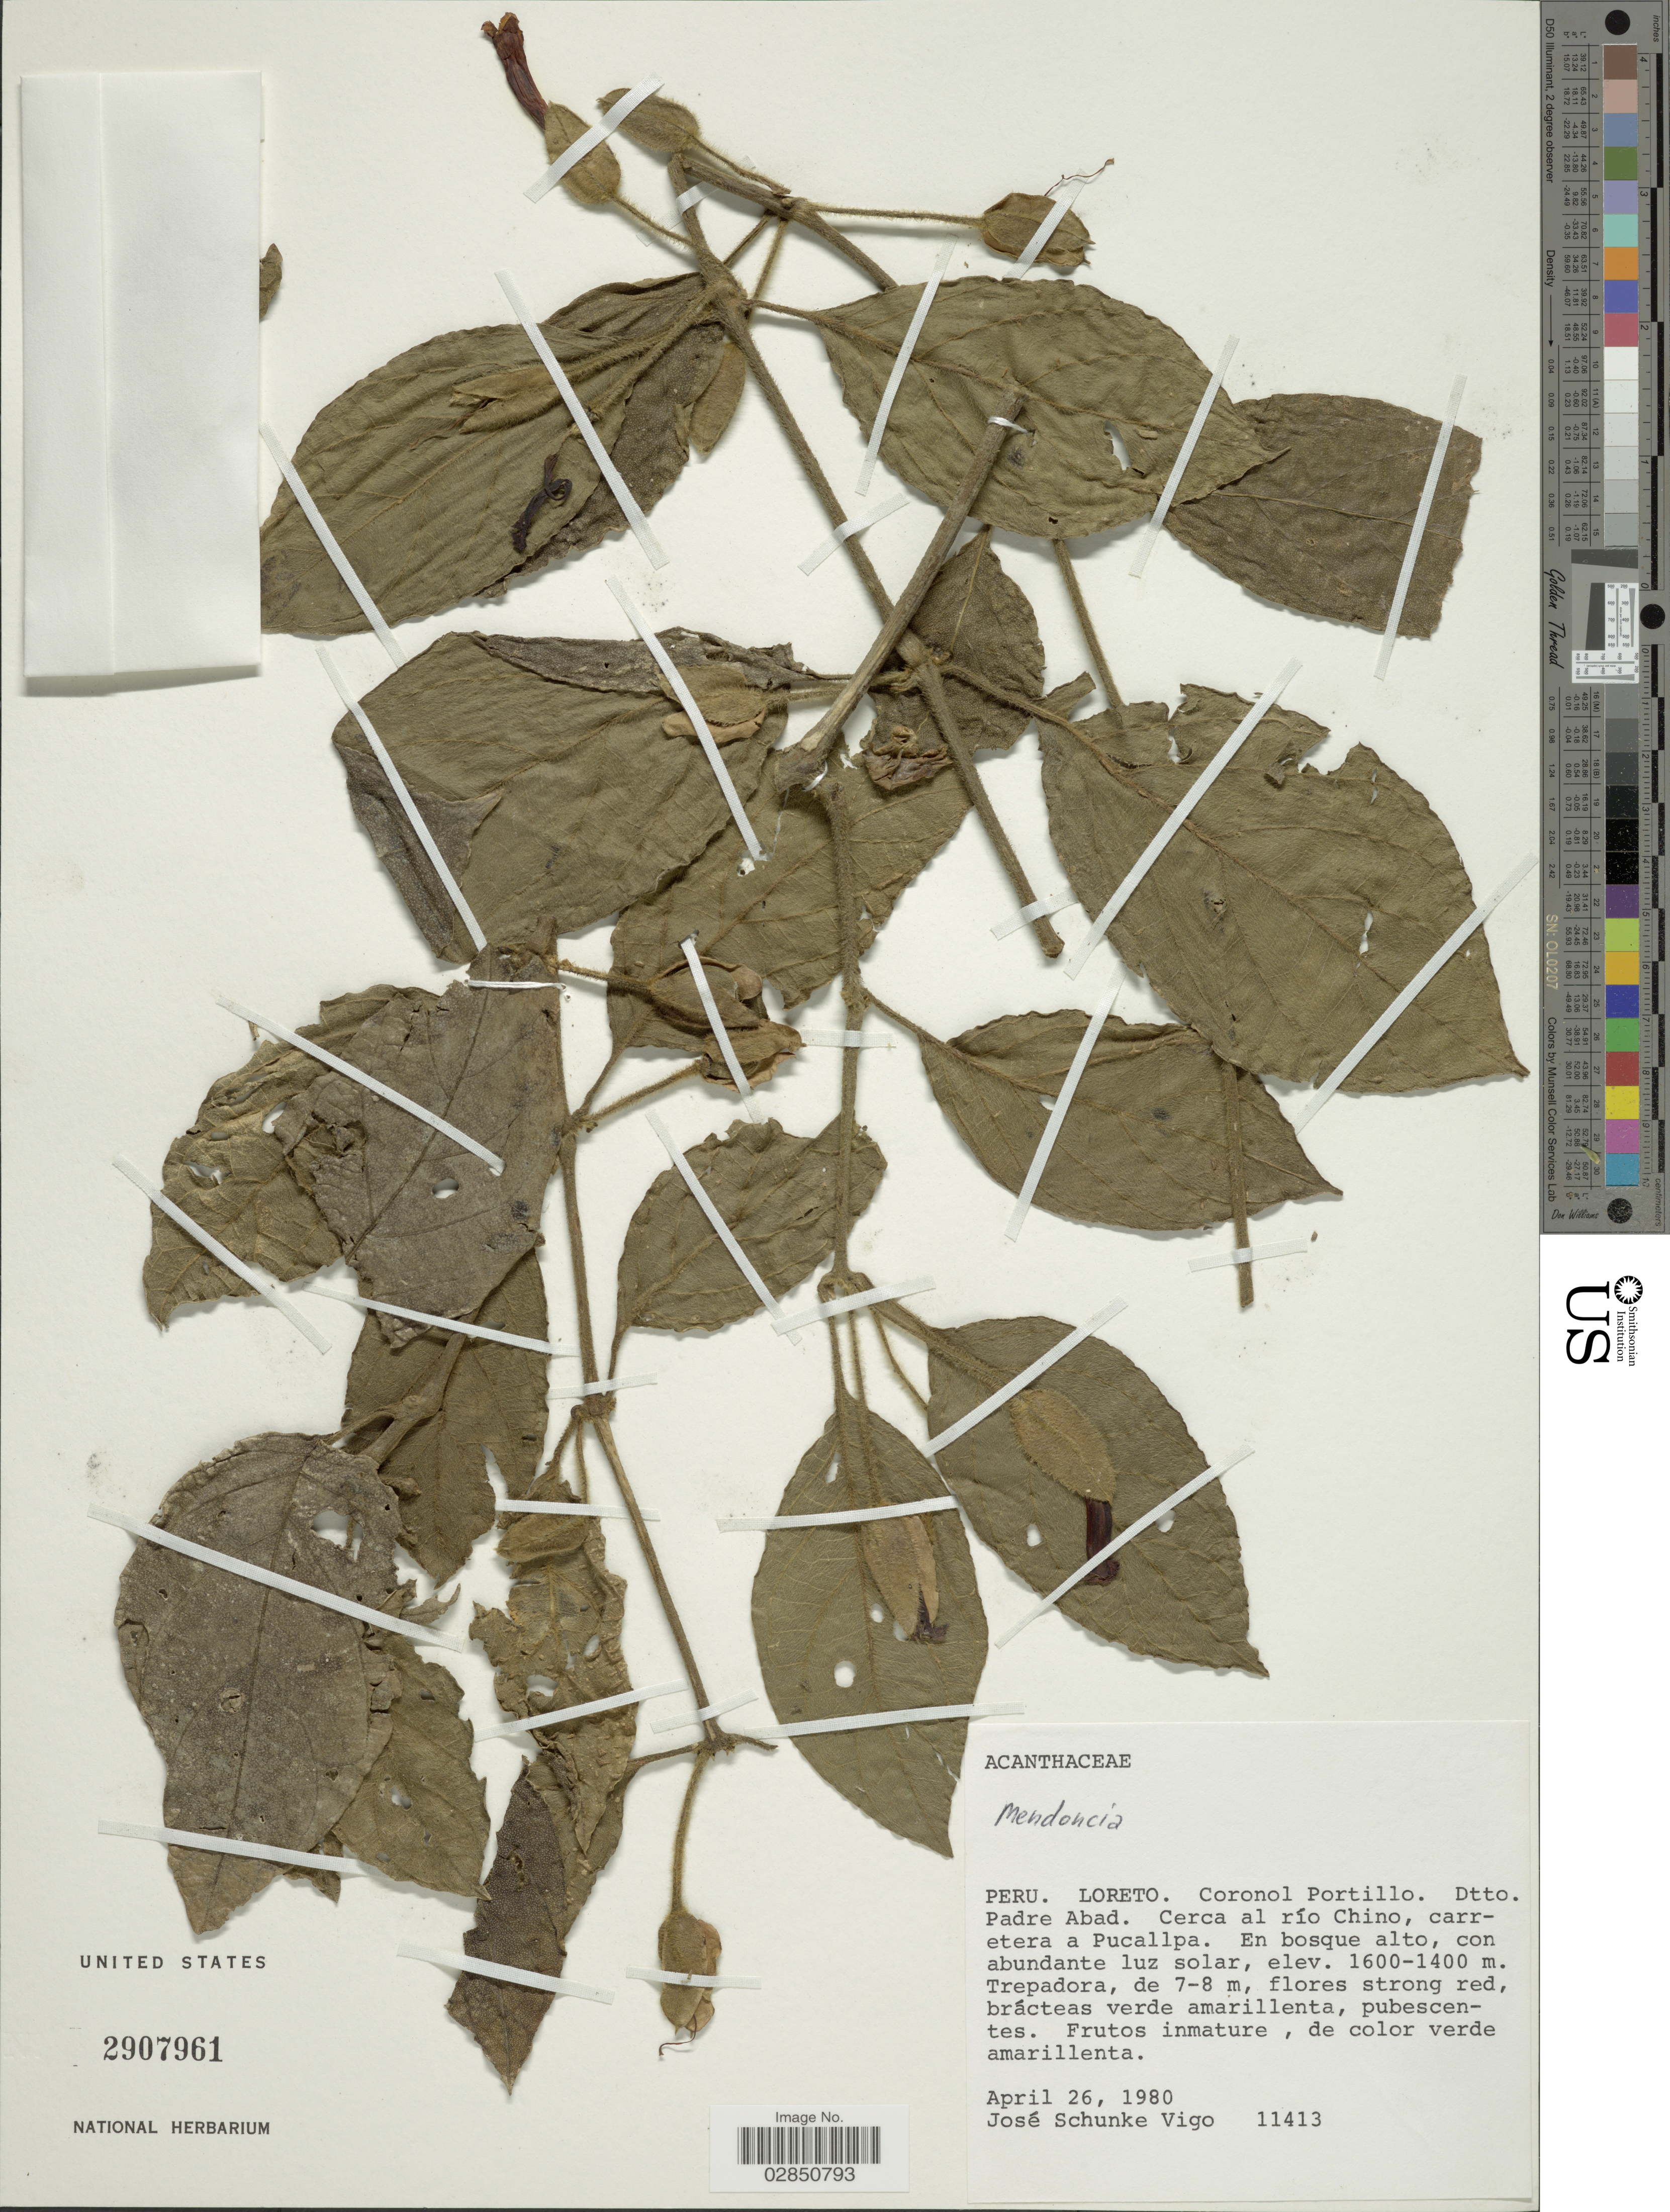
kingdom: Plantae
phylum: Tracheophyta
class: Magnoliopsida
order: Lamiales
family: Acanthaceae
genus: Mendoncia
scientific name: Mendoncia aspera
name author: (Ruiz & Pav.) Nees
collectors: J. Schunke Vigo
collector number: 11413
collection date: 1980-04-26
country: Peru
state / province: Loreto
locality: Coronol Portillo. Dtto. Padre Abad. Cerca al río Chino, carretera a Pucallpa.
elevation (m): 1400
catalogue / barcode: US 2907961